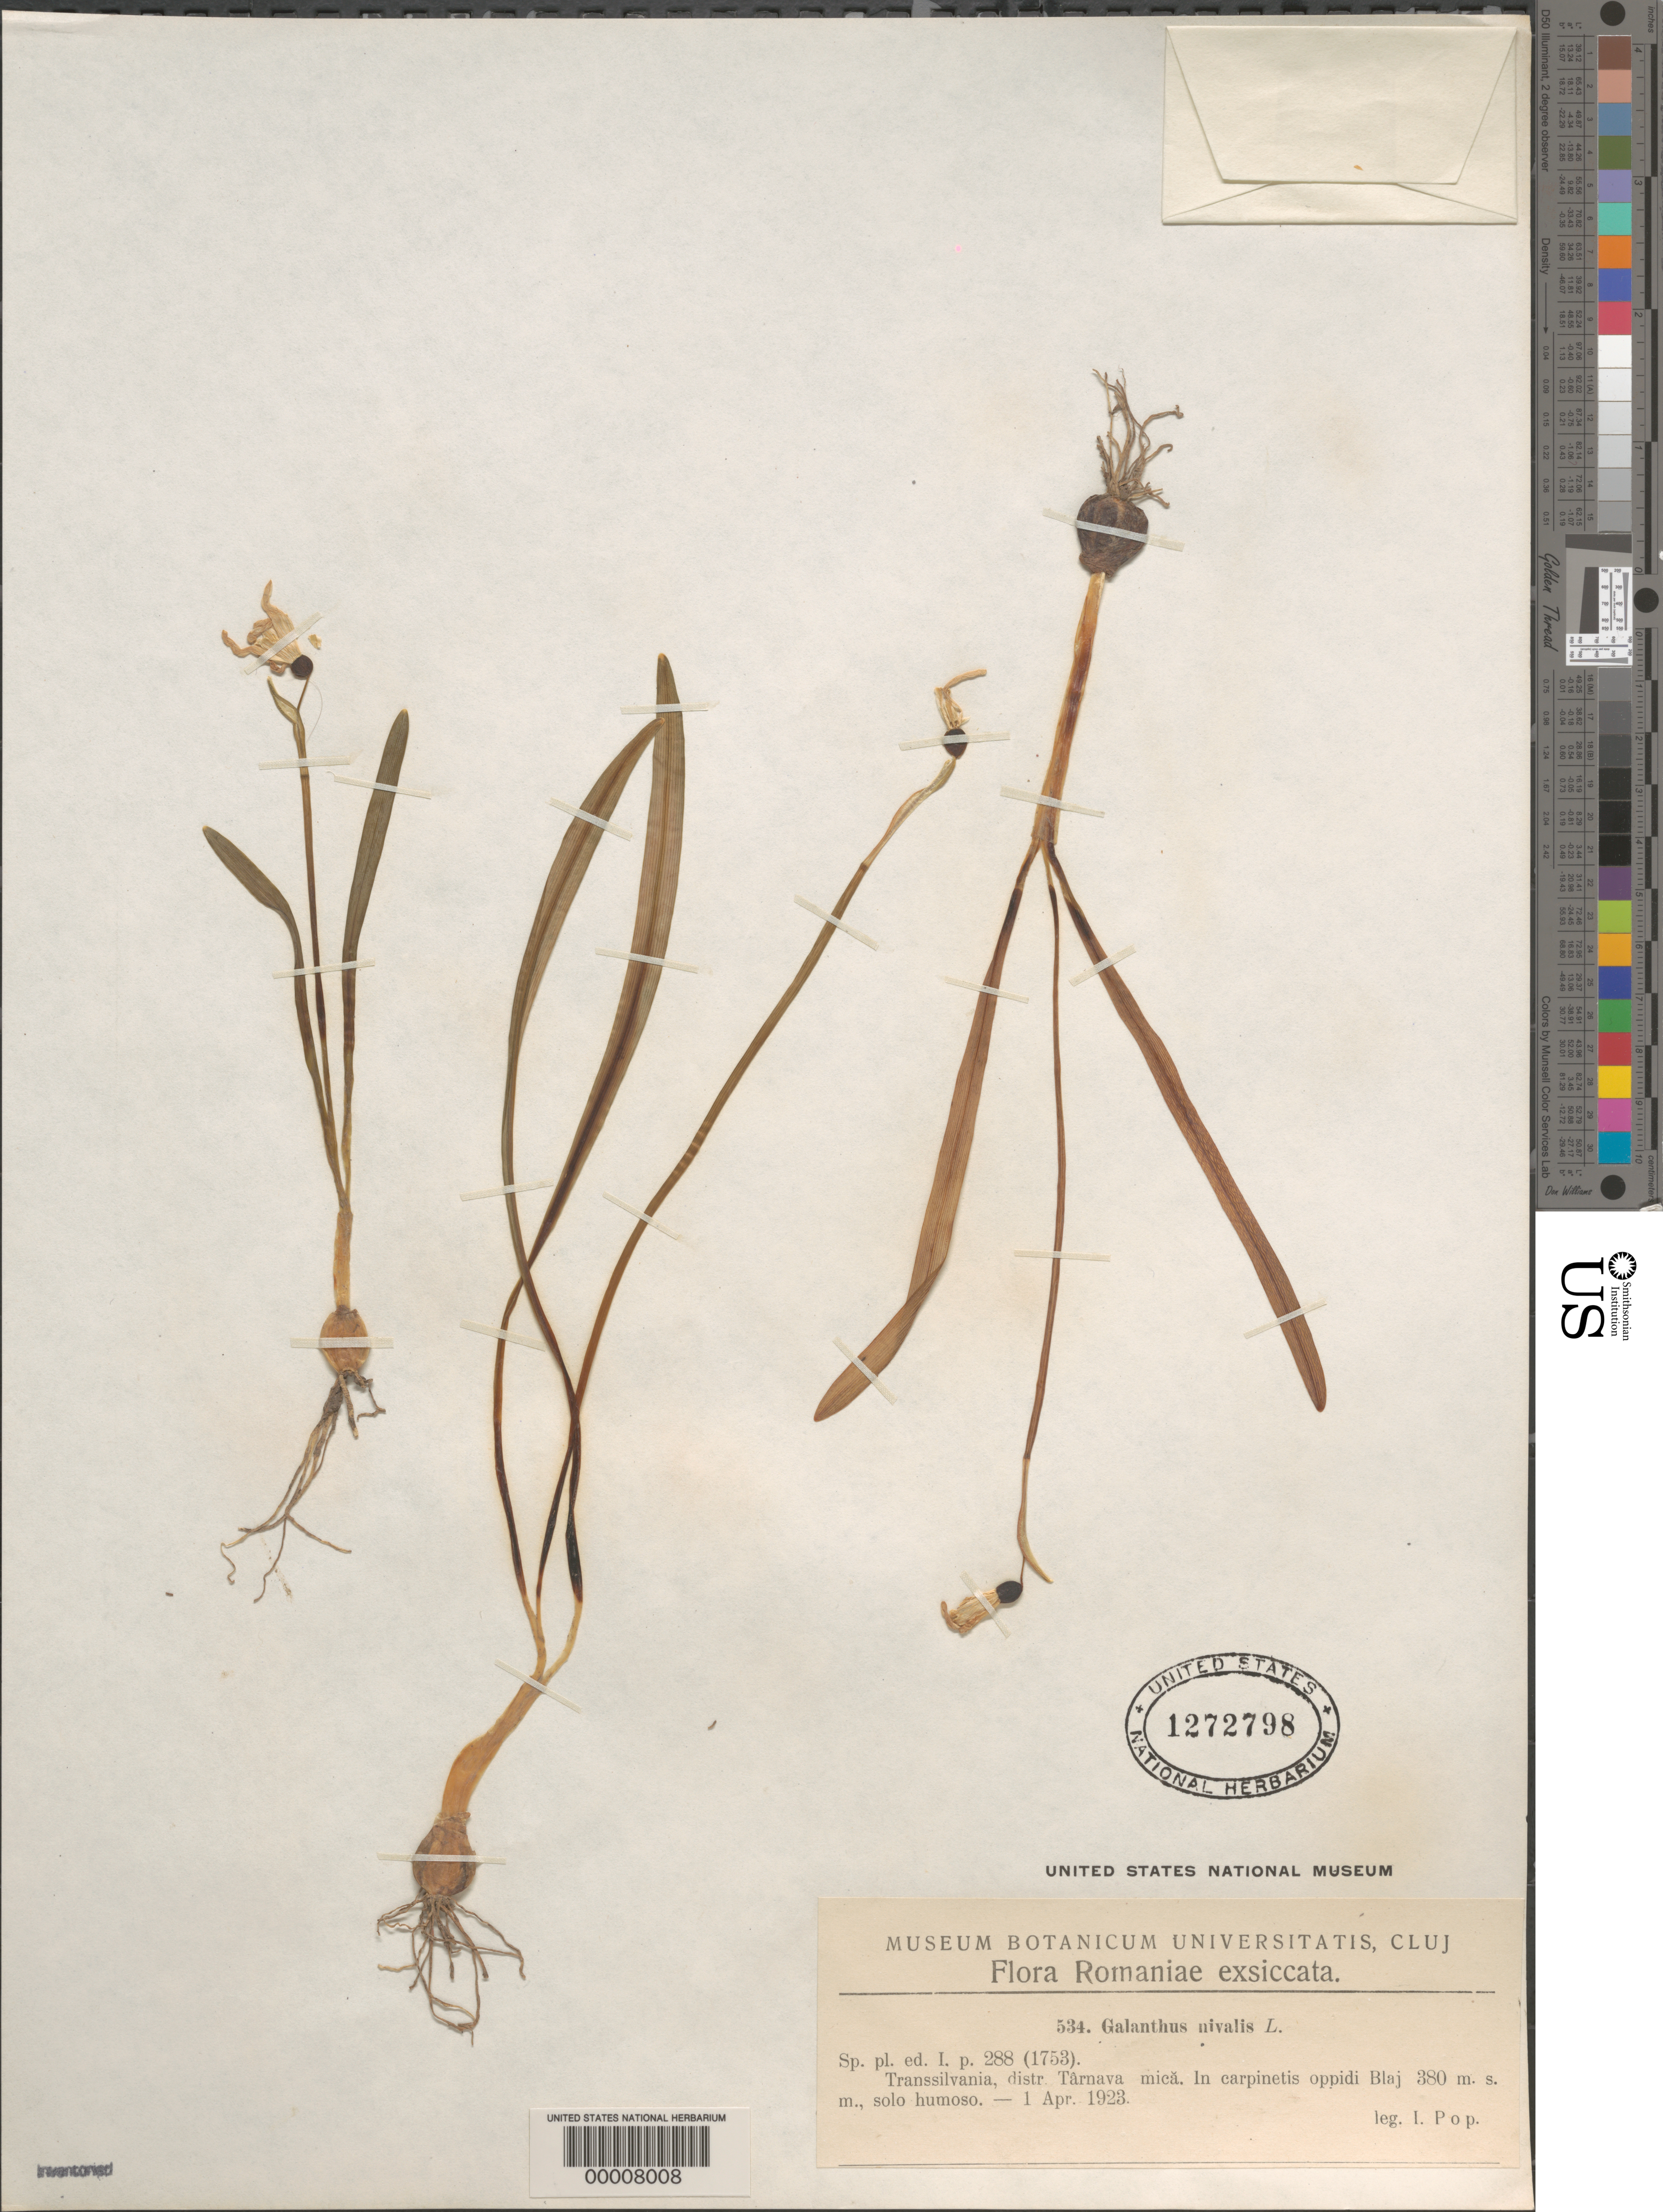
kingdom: Plantae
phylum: Tracheophyta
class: Liliopsida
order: Asparagales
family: Amaryllidaceae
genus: Galanthus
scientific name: Galanthus nivalis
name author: L.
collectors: E. Pop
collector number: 534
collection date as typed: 01 Apr 1923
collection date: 1923-04-01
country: Romania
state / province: Cluj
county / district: Tarnava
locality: Blaj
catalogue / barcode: US 1272798